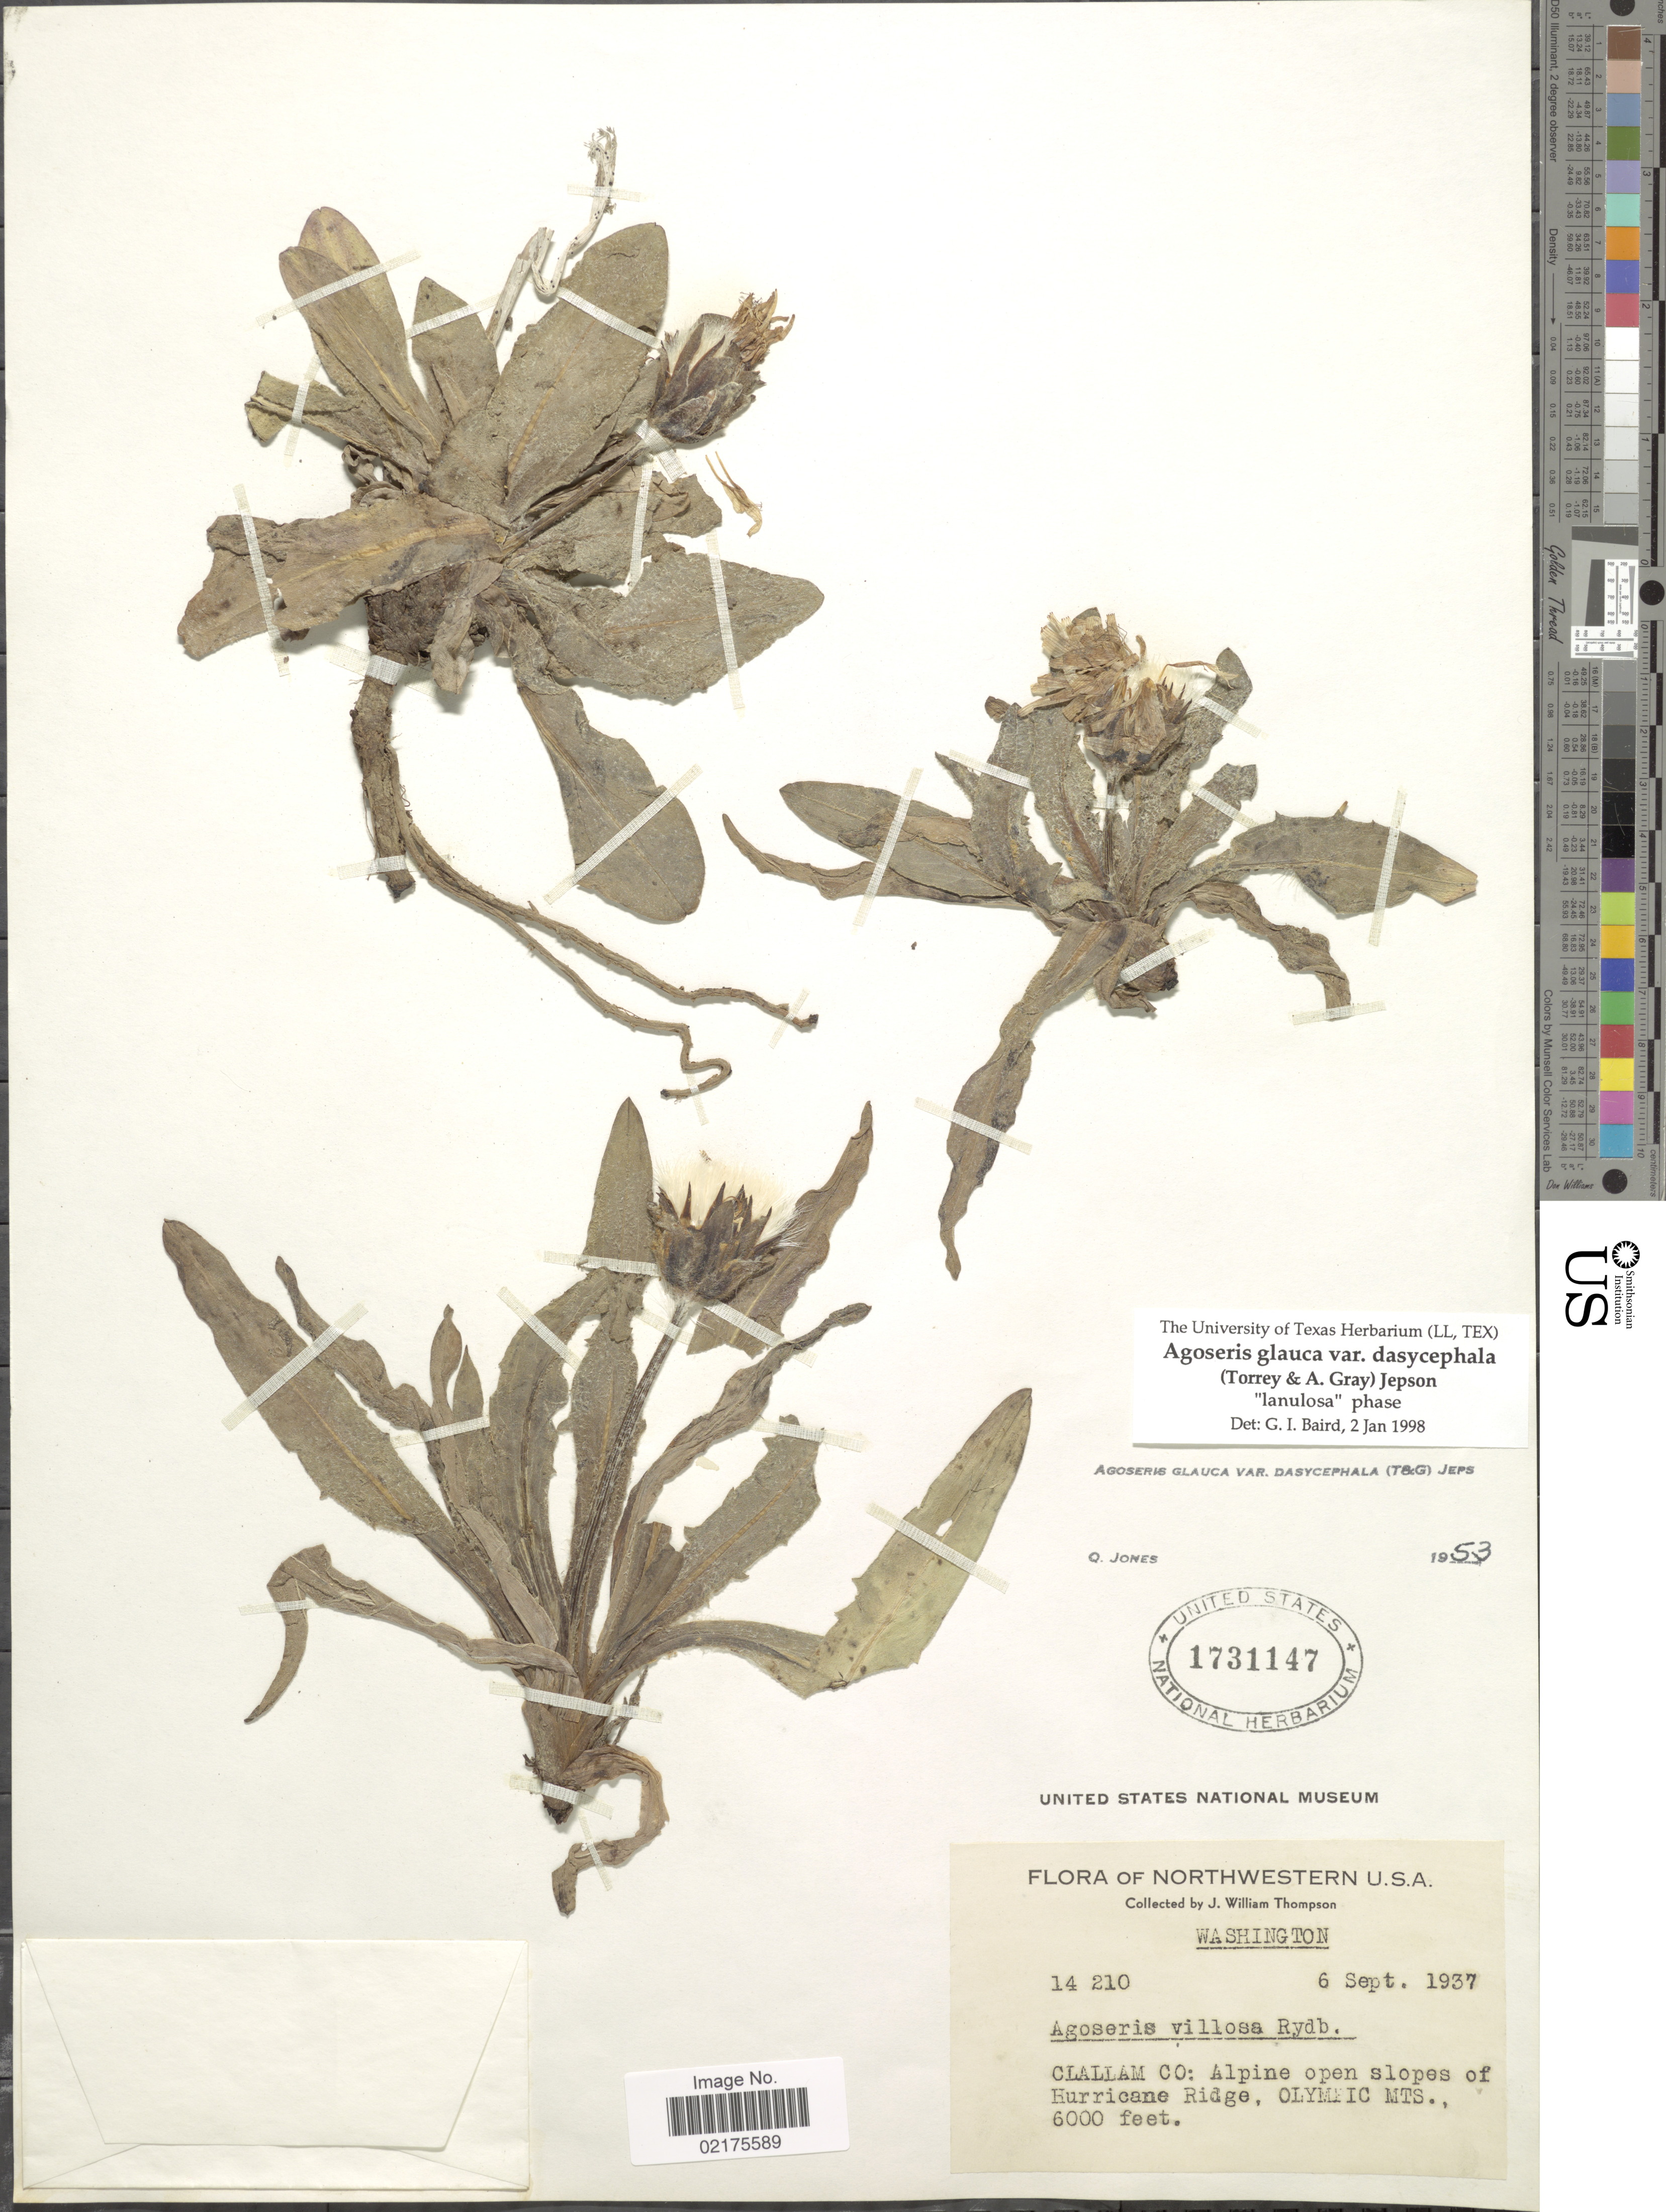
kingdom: Plantae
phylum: Tracheophyta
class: Magnoliopsida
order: Asterales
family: Asteraceae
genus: Agoseris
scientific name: Agoseris glauca var. dasycephala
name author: (Torr. & A. Gray) Jeps.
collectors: J. W. Thompson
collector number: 14 210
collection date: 1937-08-06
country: United States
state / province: Washington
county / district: Clallam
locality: Claliam Co: Alpine open slopes of Hurricane Ridge MTS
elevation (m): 1829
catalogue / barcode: US 1731147